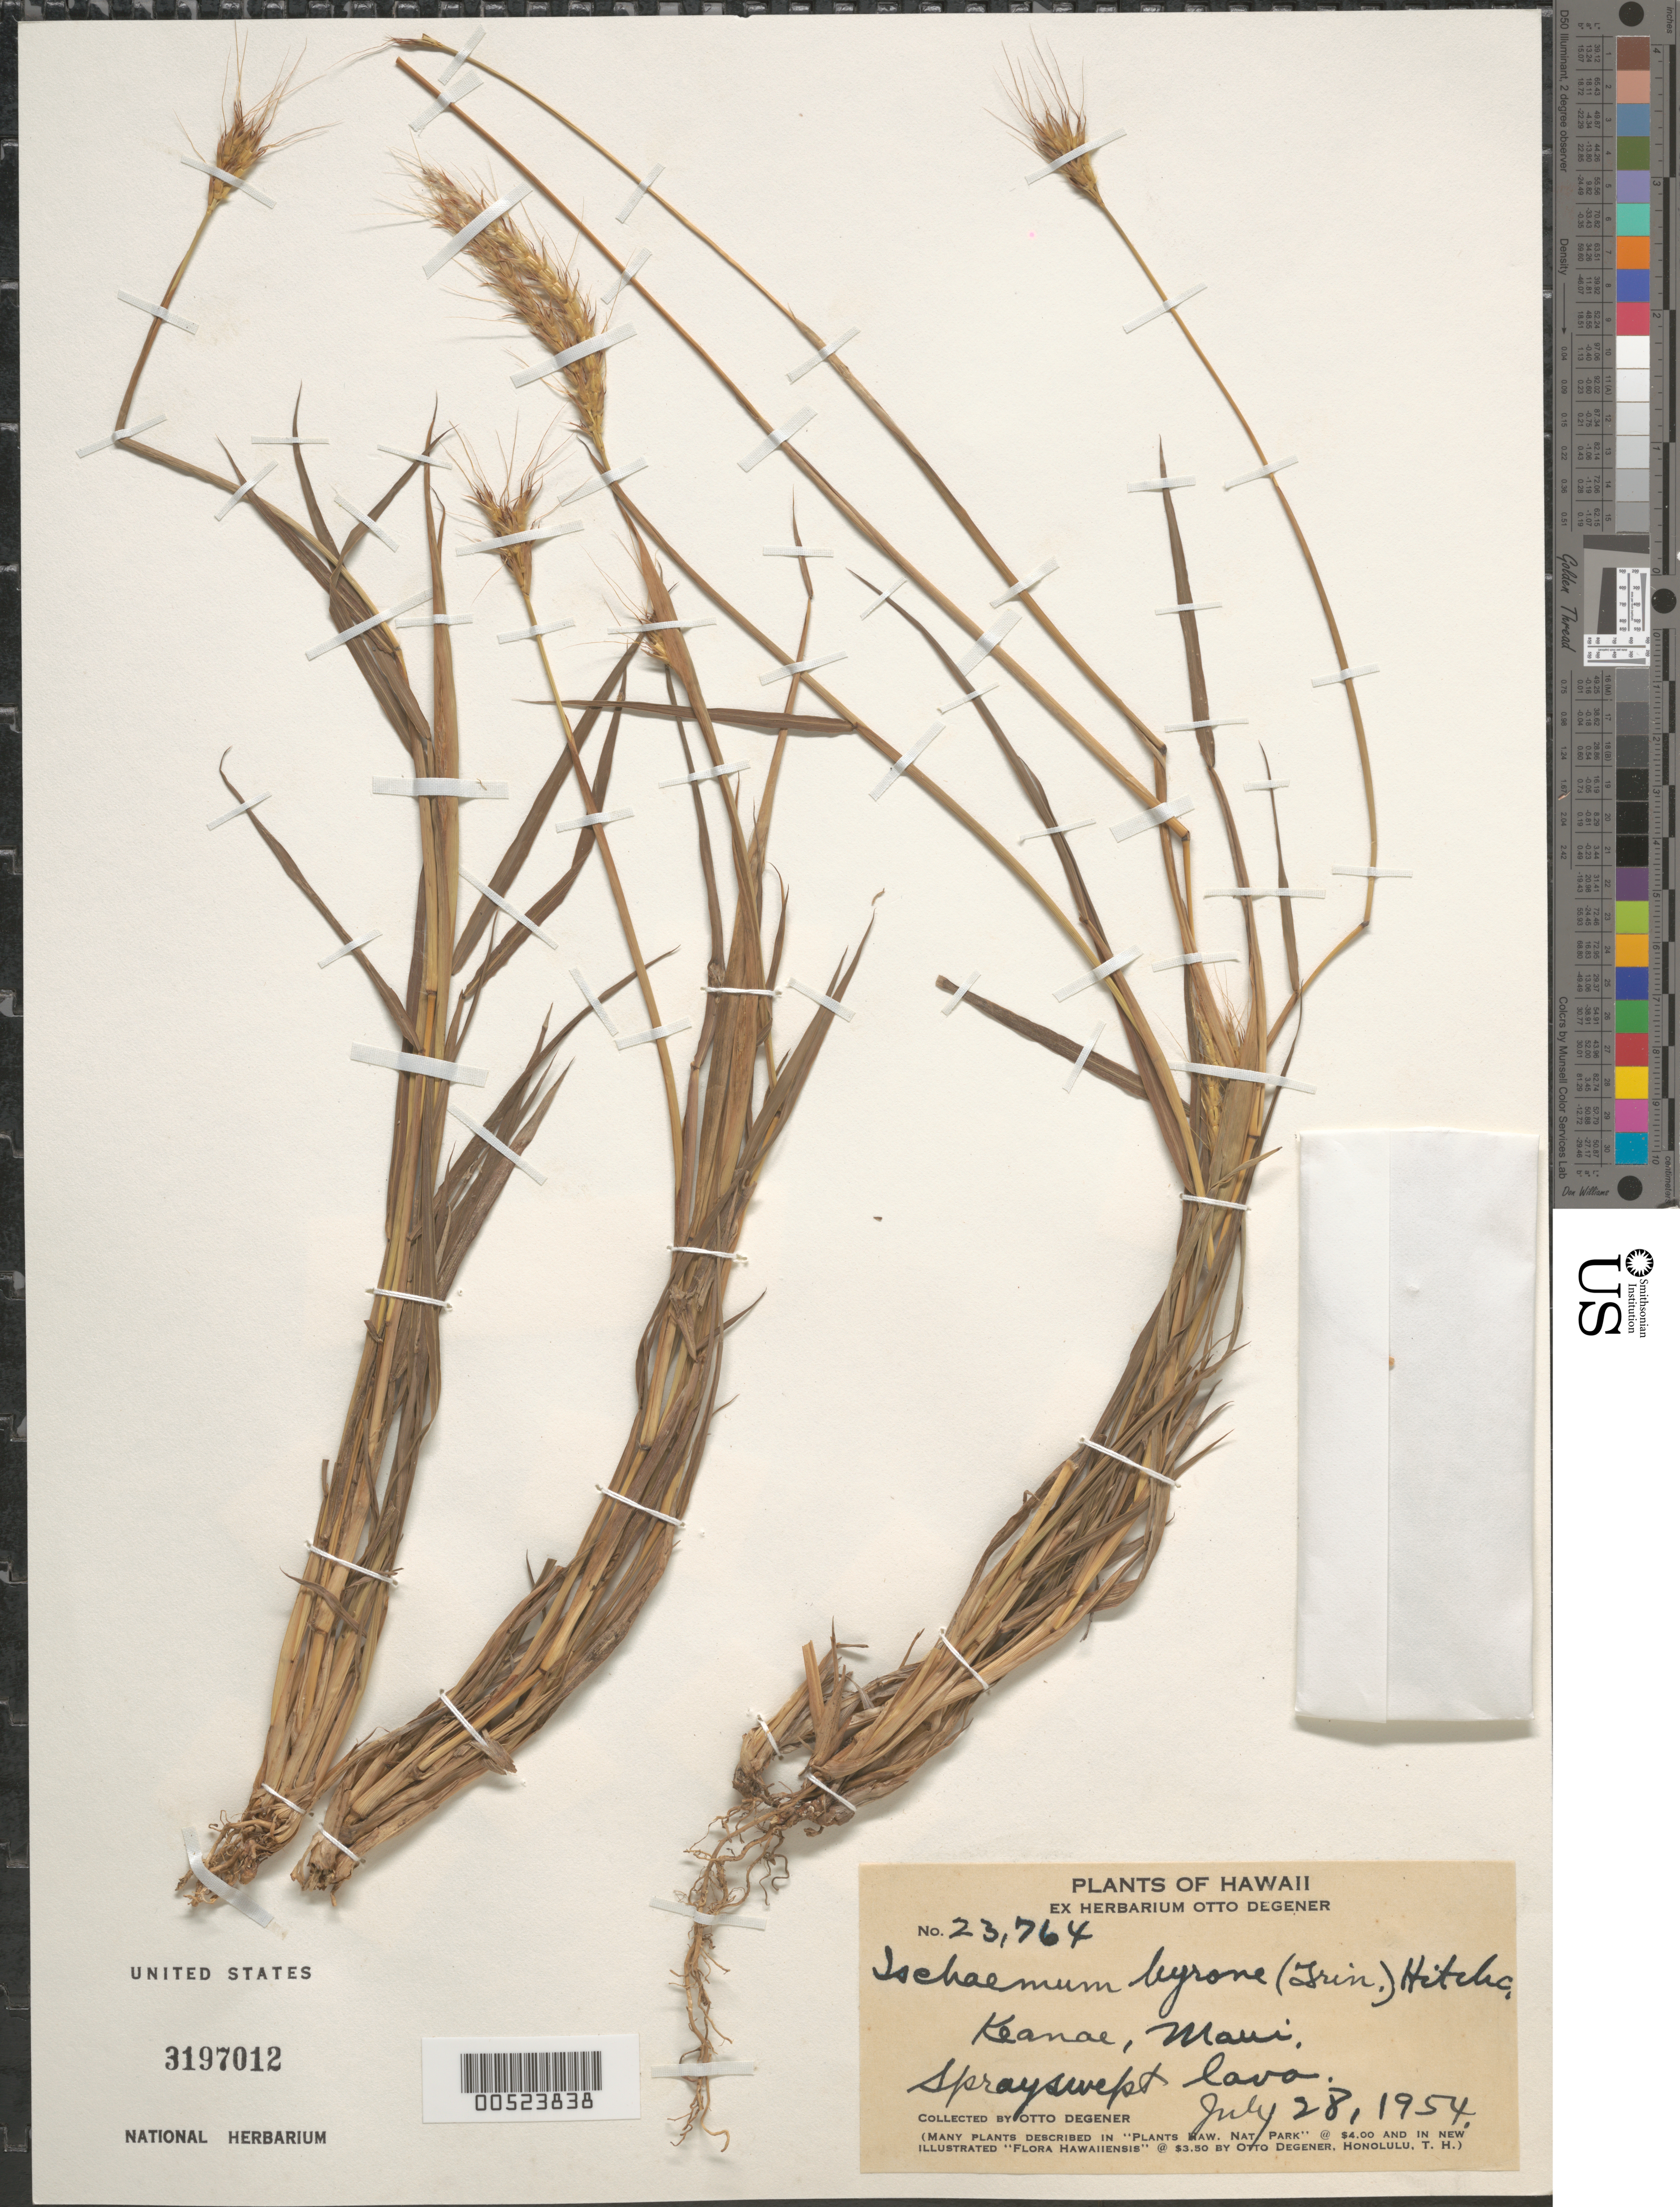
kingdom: Plantae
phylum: Tracheophyta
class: Liliopsida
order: Poales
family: Poaceae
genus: Ischaemum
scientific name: Ischaemum byrone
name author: (Trin.) Hitchc.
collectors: O. Degener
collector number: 23764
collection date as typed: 28 Jul 1954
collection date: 1954-07-28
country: United States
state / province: Hawaii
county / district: Maui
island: Maui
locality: Keanae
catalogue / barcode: US 3197012